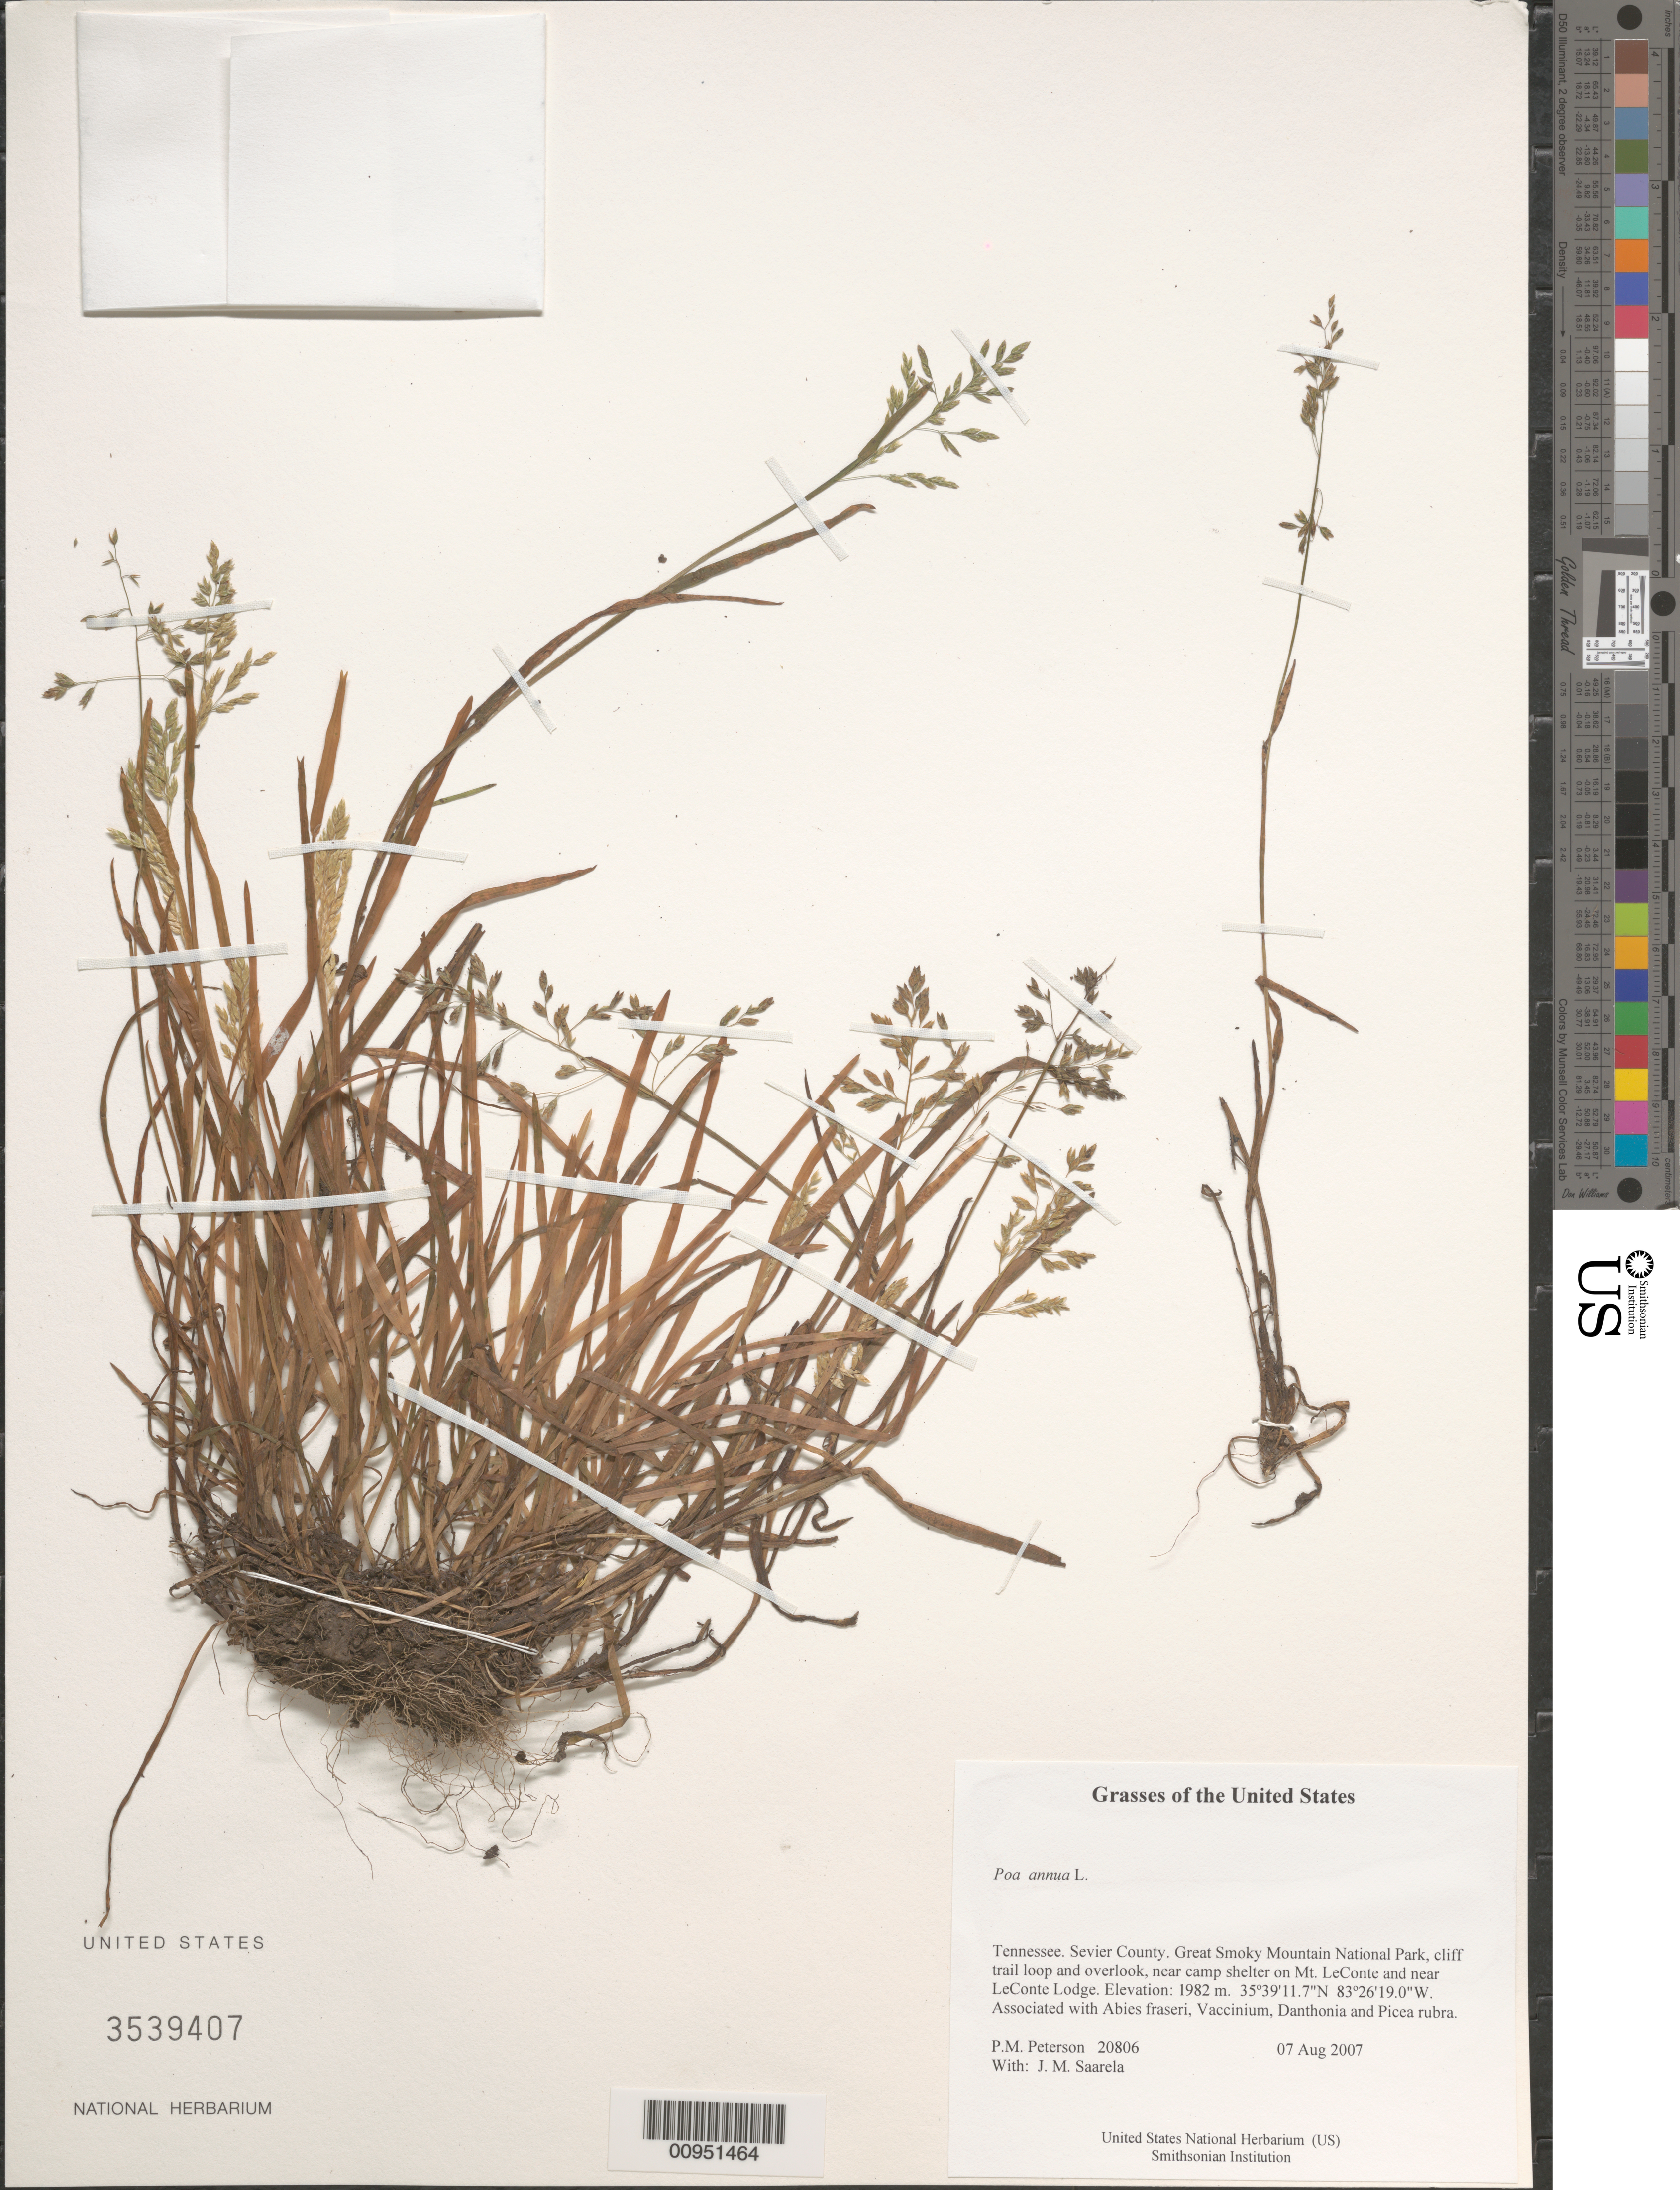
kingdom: Plantae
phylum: Tracheophyta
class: Liliopsida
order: Poales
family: Poaceae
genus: Poa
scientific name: Poa annua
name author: L.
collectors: P. M. Peterson & J. Saarela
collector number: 20806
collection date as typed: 07 Aug 2007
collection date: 2007-08-07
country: United States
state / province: Tennessee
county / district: Sevier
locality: Great Smoky Mountain National Park, cliff trail loop and overlook, near camp shelter on Mt. LeConte and near LeConte Lodge.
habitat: Associated with Abies fraseri, Vaccinium, Danthonia and Picea rubra.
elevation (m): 1982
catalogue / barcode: US 3539407